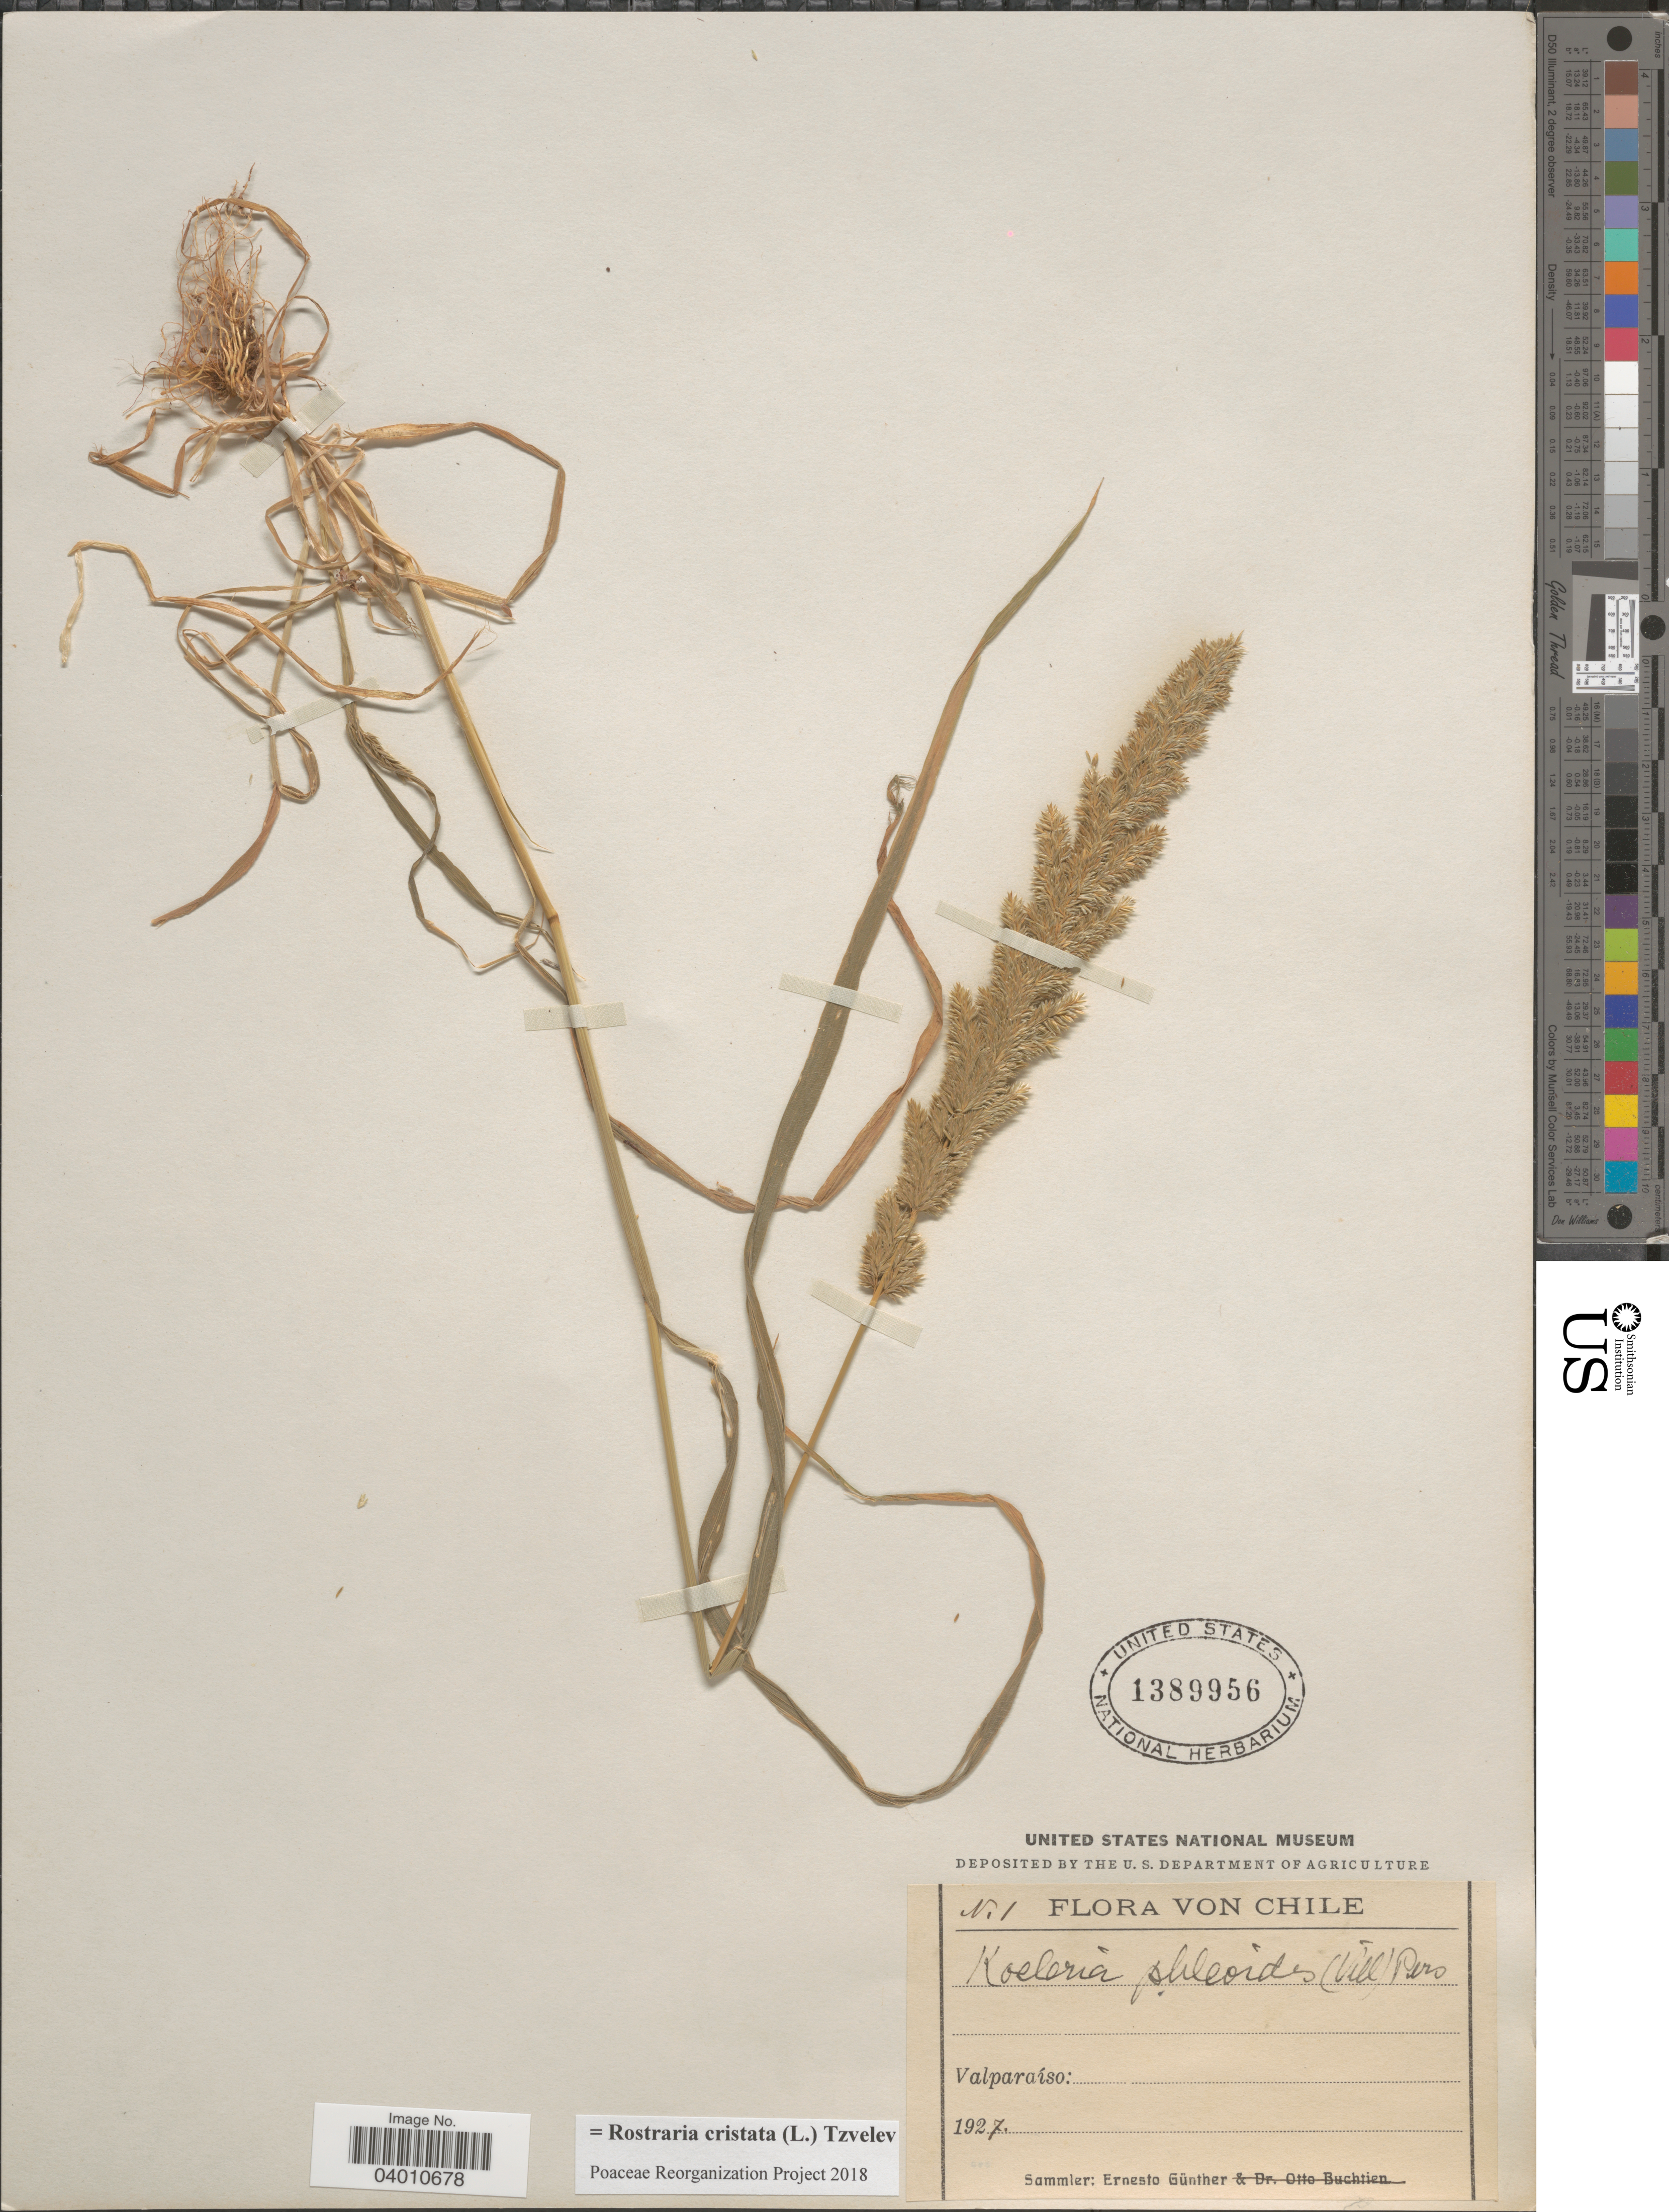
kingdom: Plantae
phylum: Tracheophyta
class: Liliopsida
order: Poales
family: Poaceae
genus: Rostraria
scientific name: Rostraria cristata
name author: (L.) Tzvelev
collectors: E. Gunther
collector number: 1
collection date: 1927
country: Chile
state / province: Valparaíso (V)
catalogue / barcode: US 1389956